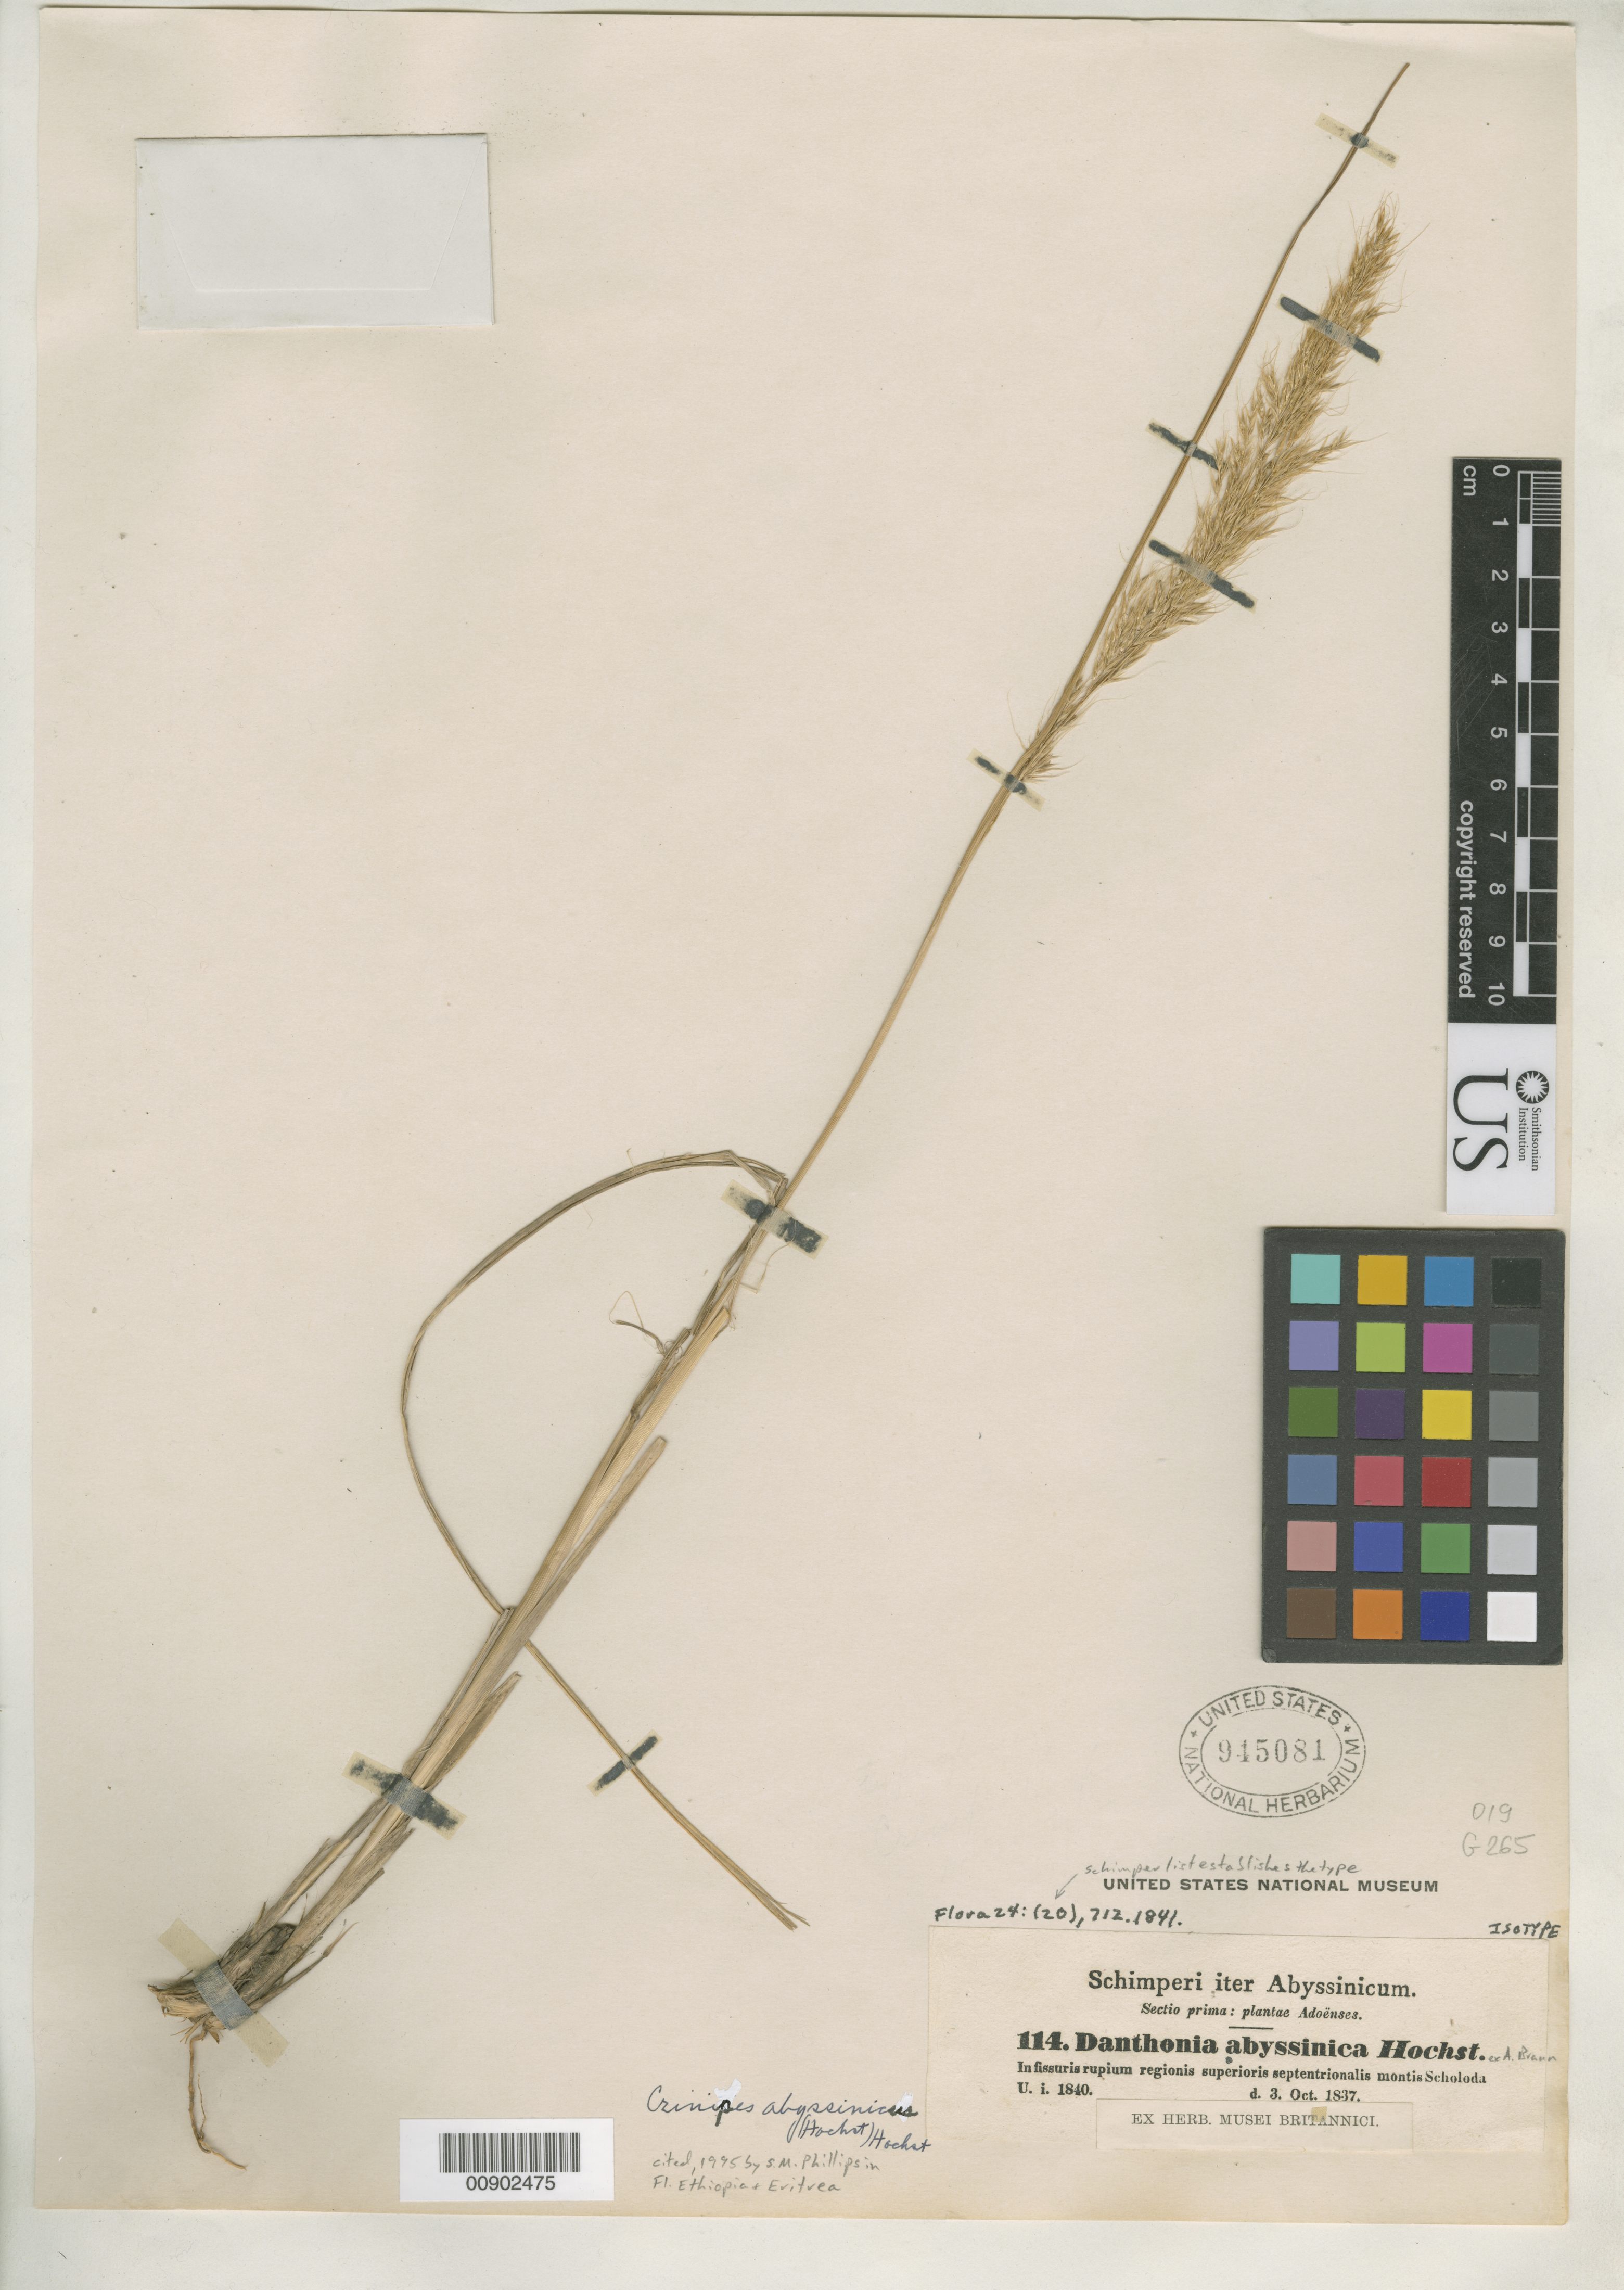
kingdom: Plantae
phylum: Tracheophyta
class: Liliopsida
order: Poales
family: Poaceae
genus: Danthonia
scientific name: Danthonia abyssinica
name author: Hochst. ex A. Braun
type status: Type Collection; Syntype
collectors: G. W. Schimper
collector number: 114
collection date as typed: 03 Oct 1837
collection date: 1837-10-03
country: Ethiopia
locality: In fissuris rupium regionis superioris septentrionalis montis Scholoda.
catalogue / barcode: US 945081